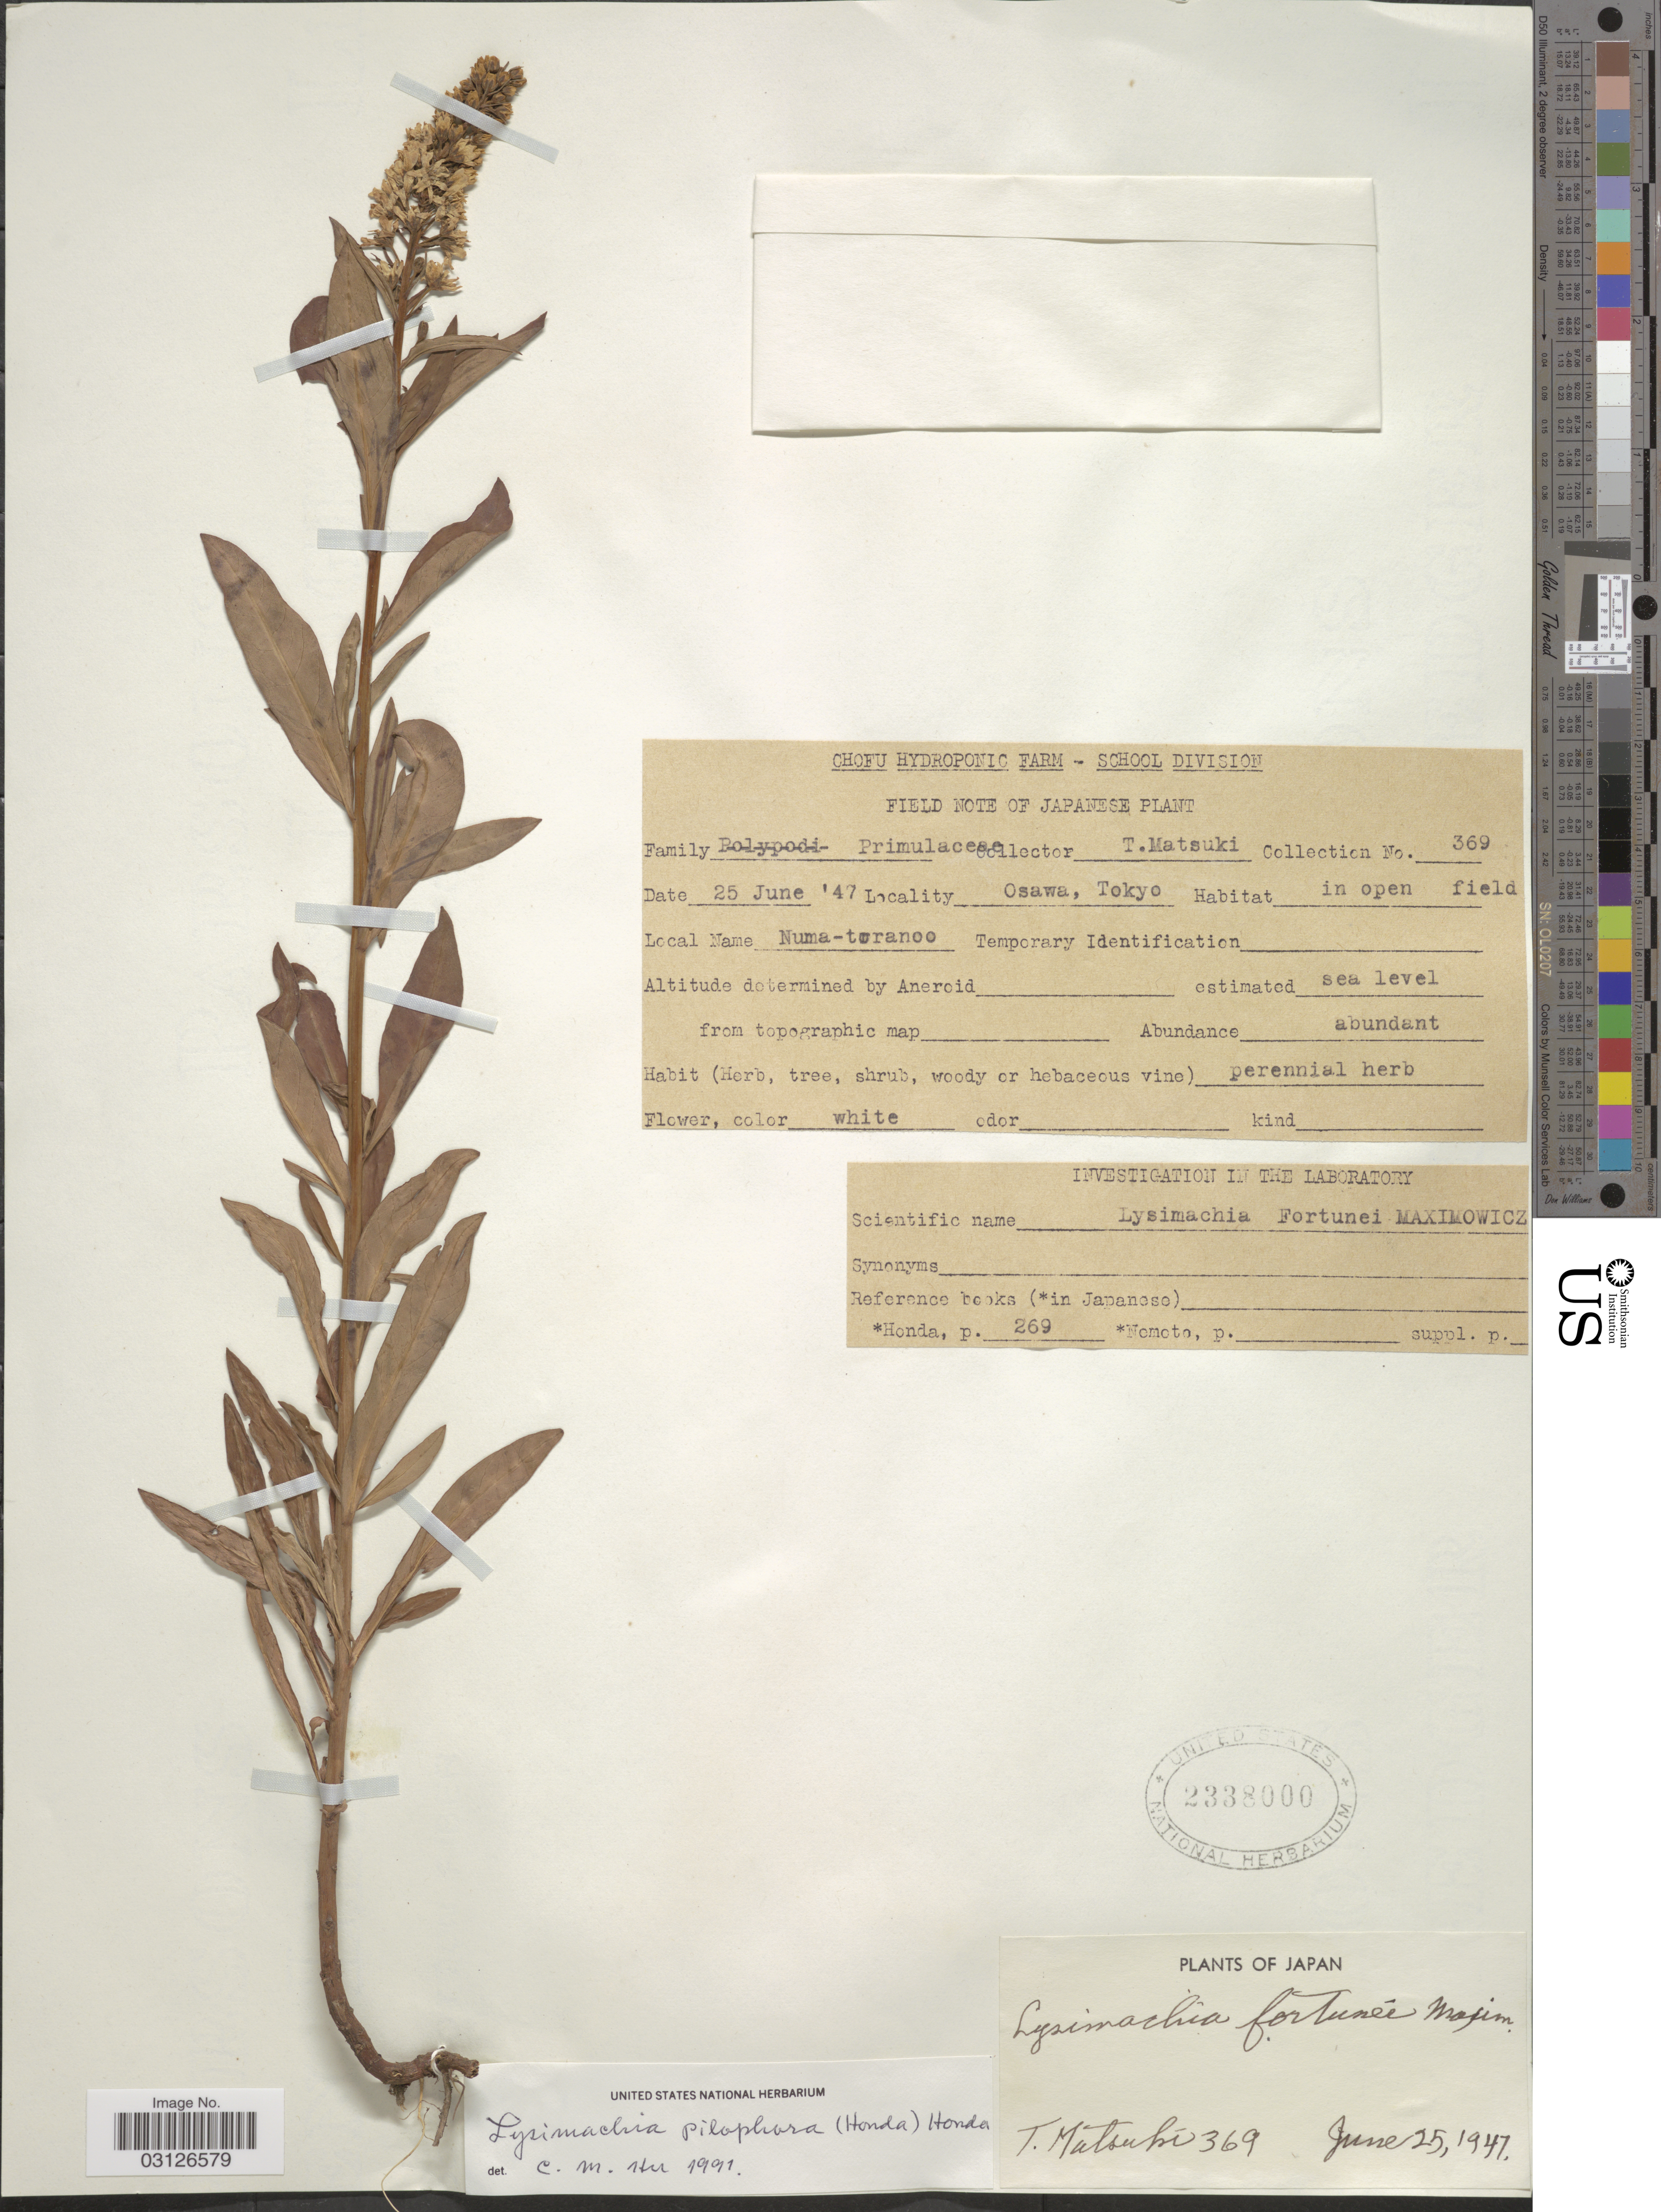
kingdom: Plantae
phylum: Tracheophyta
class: Magnoliopsida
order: Ericales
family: Primulaceae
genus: Lysimachia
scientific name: Lysimachia pilophora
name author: (Honda) Honda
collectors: T. Matsuki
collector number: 369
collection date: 1947-06-25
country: Japan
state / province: Tokyo, Federal City of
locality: Osawa.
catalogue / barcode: US 2338000